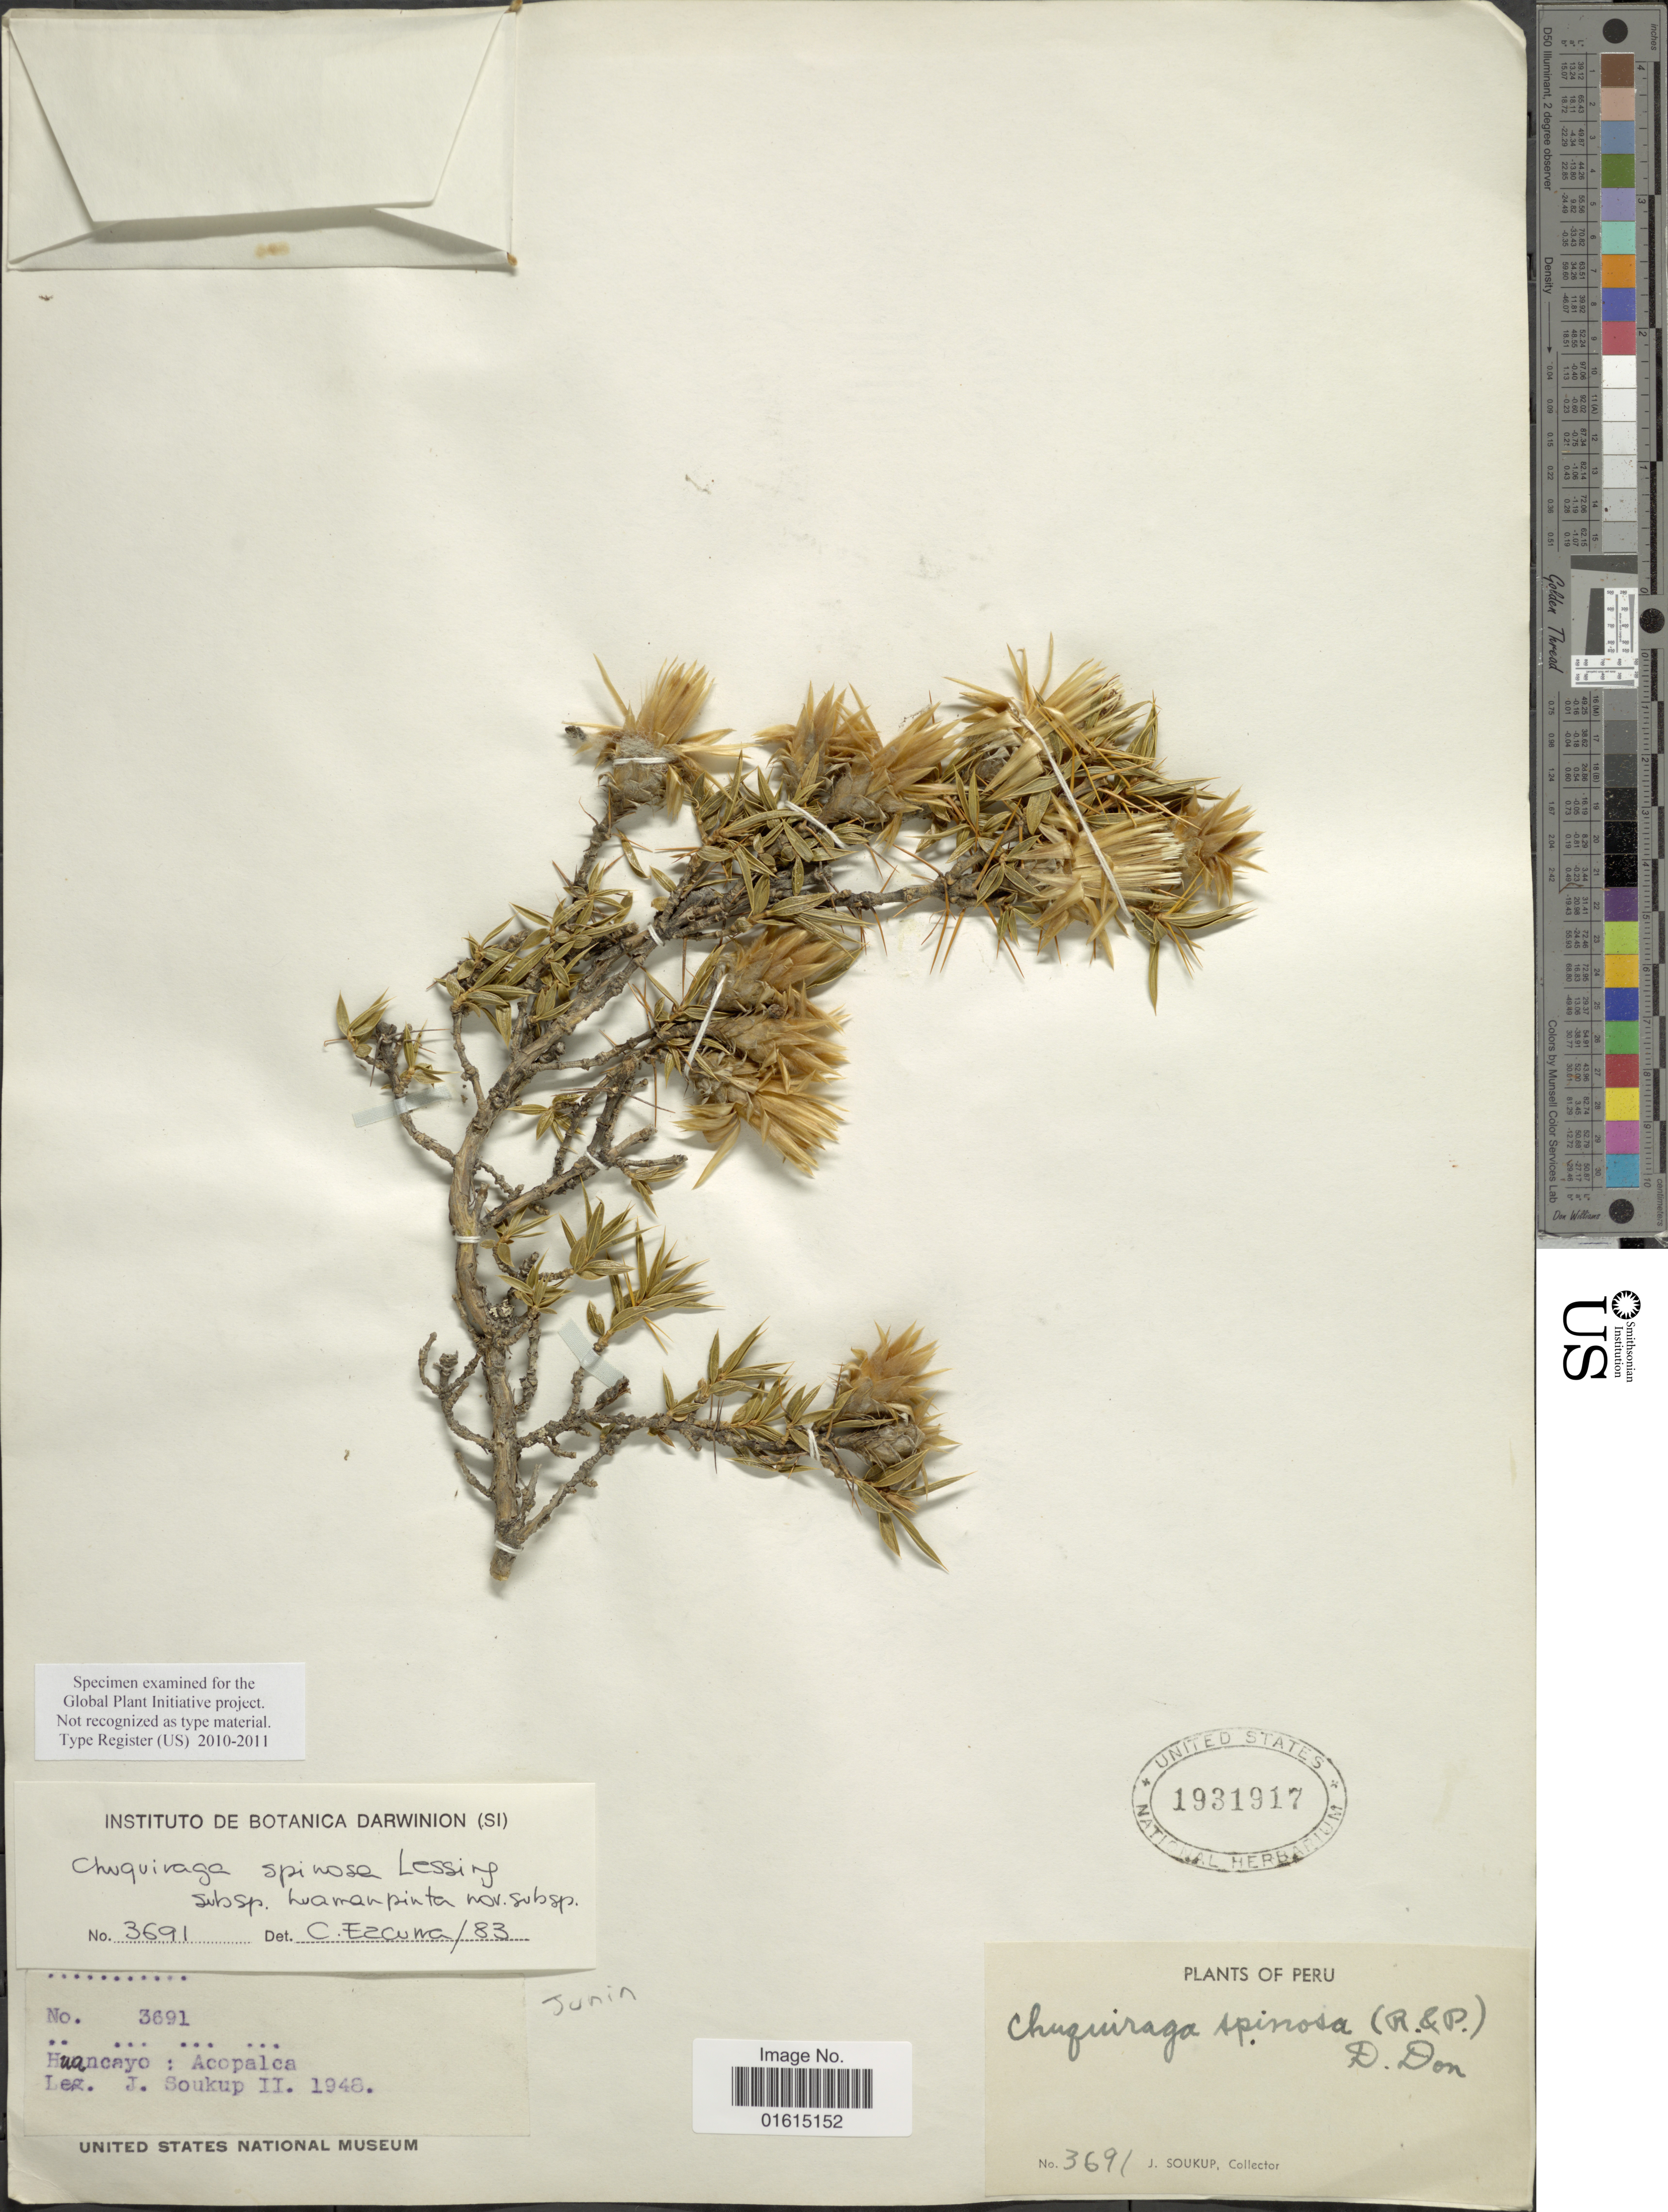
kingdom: Plantae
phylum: Tracheophyta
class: Magnoliopsida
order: Asterales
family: Asteraceae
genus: Chuquiraga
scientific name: Chuquiraga spinosa subsp. huamanpinta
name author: C. Ezcurra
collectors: J. Soukup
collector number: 3691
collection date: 1948-02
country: Peru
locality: Huancayo, Acopalca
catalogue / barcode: US 1931917